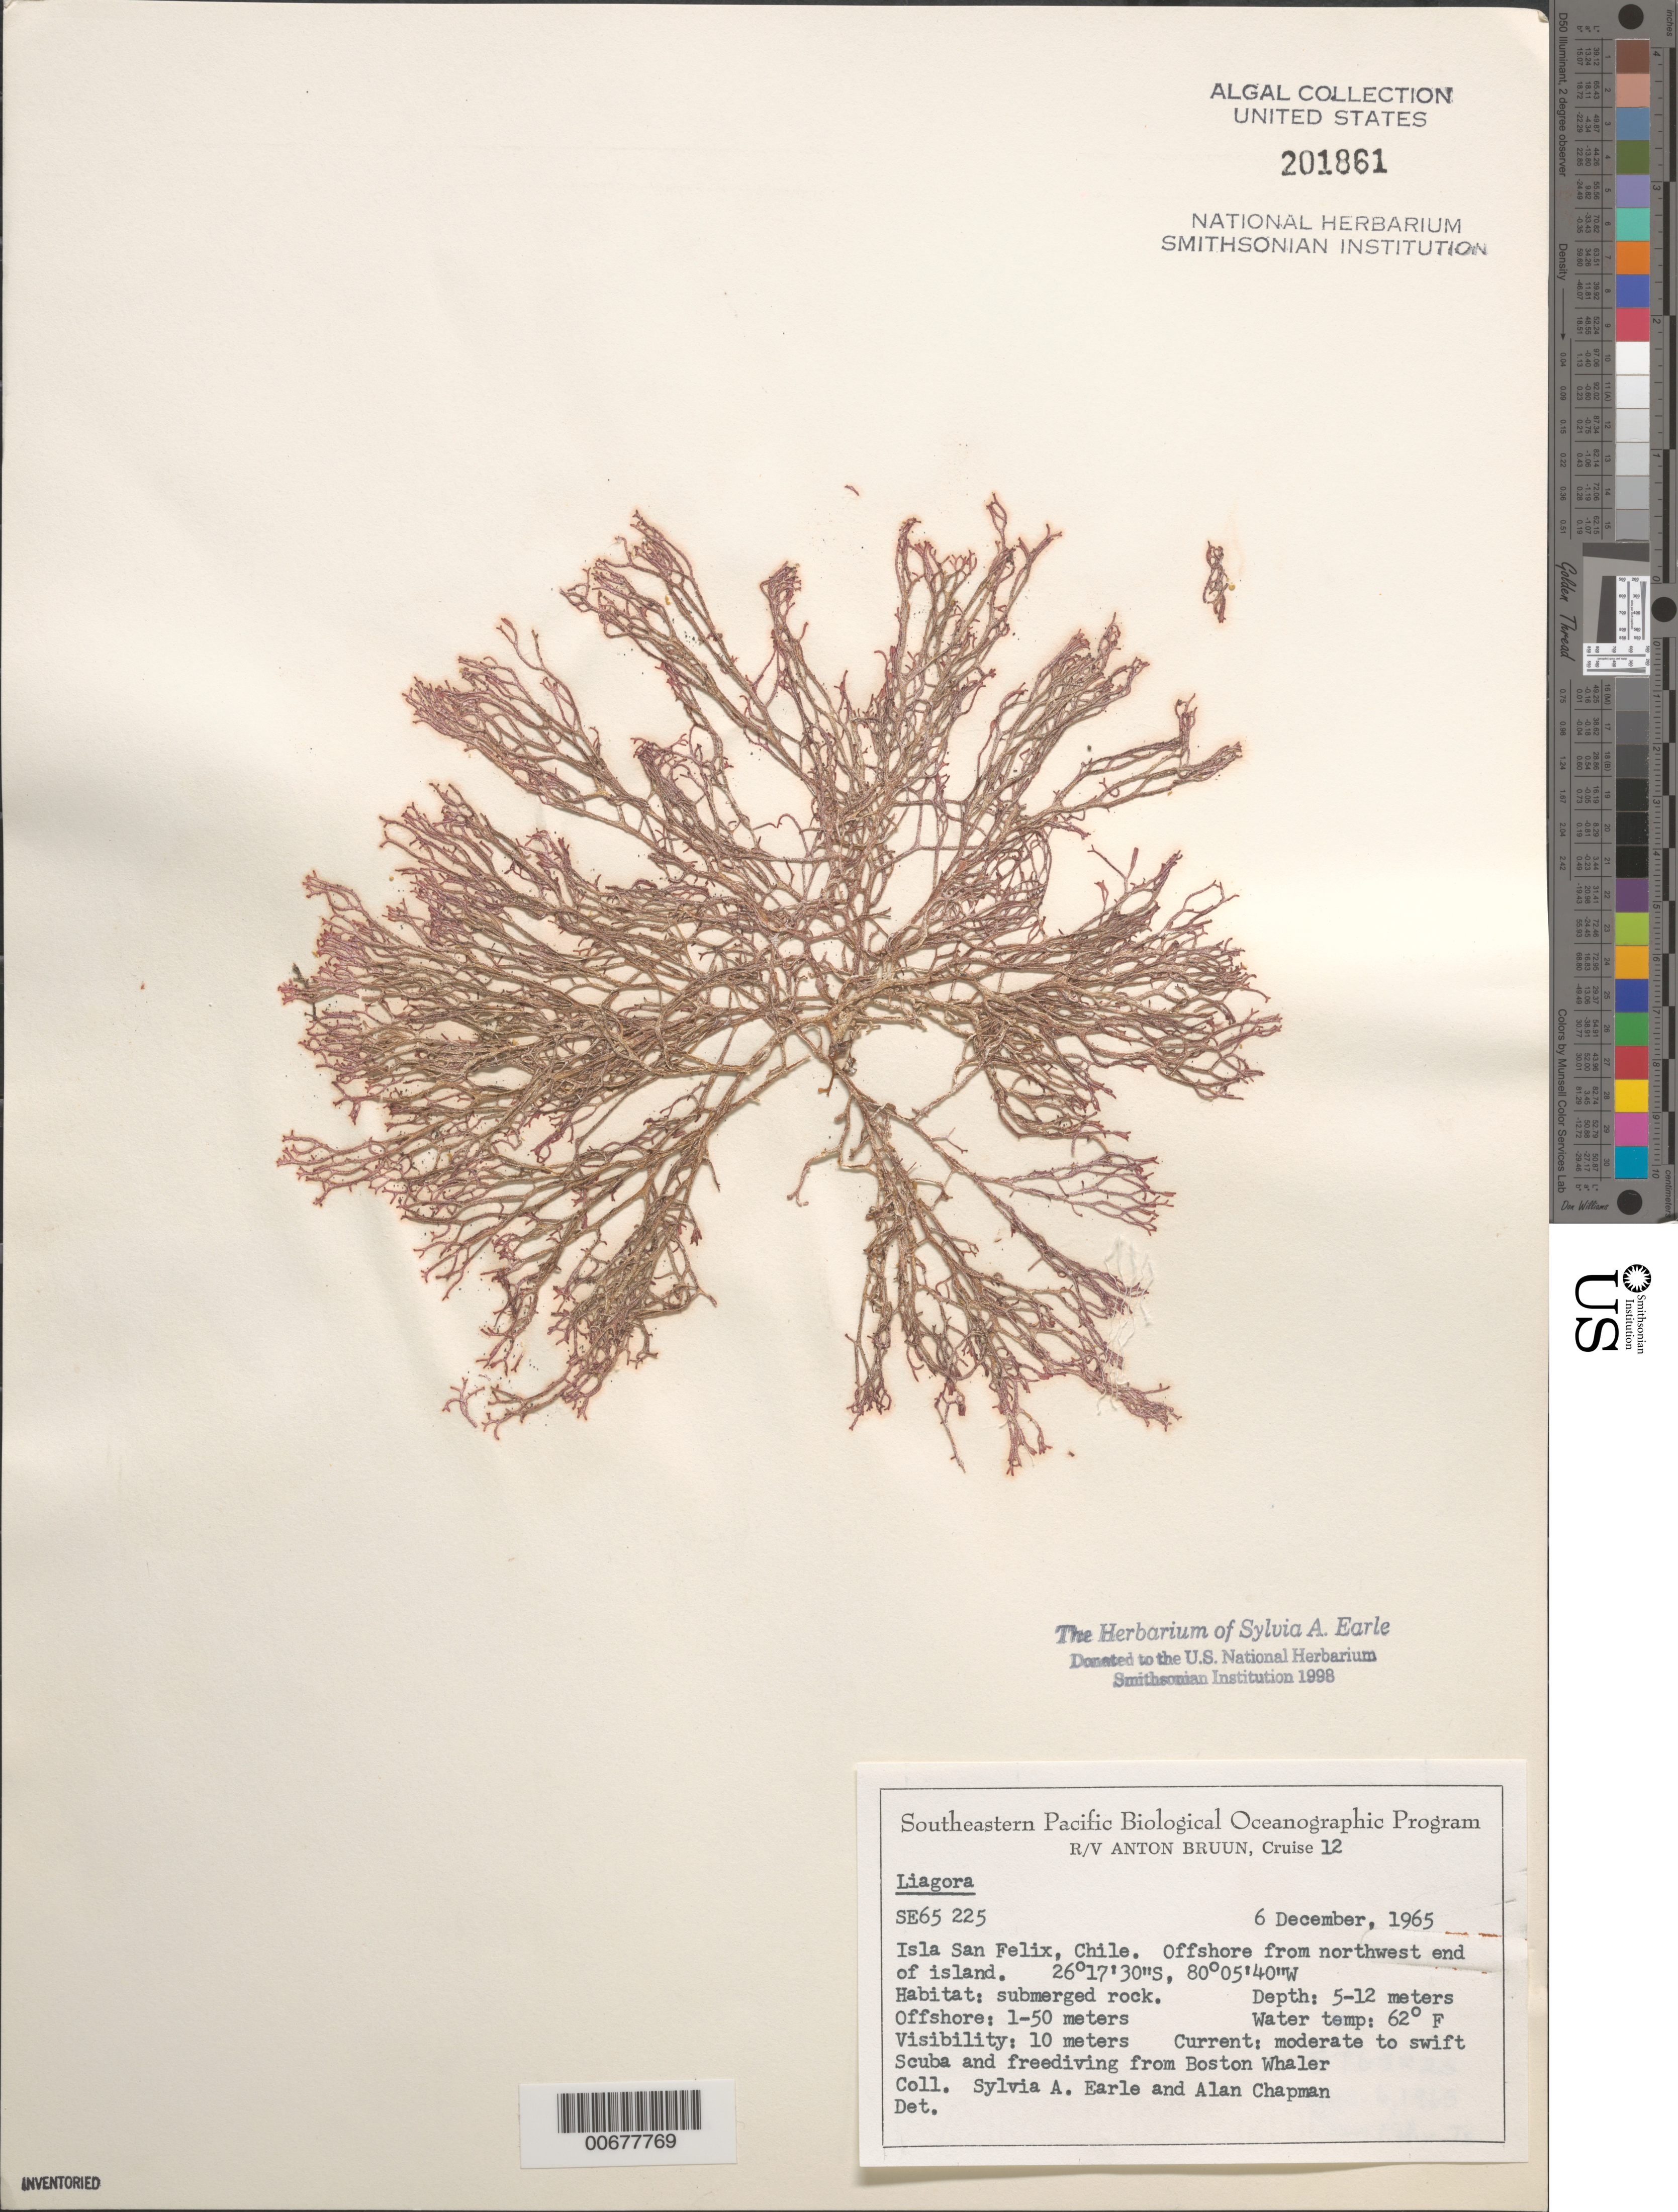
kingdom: Plantae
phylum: Rhodophyta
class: Florideophyceae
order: Nemaliales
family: Liagoraceae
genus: Liagora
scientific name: Liagora sp.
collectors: S. A. Earle & A. Chapman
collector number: SE 65225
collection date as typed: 06 Dec 1965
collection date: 1965-12-06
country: Chile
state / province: Atacama (III)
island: Isla San Felix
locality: Off northwest end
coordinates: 26 17' 30" S, 80 05' 40" W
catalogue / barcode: US 201861